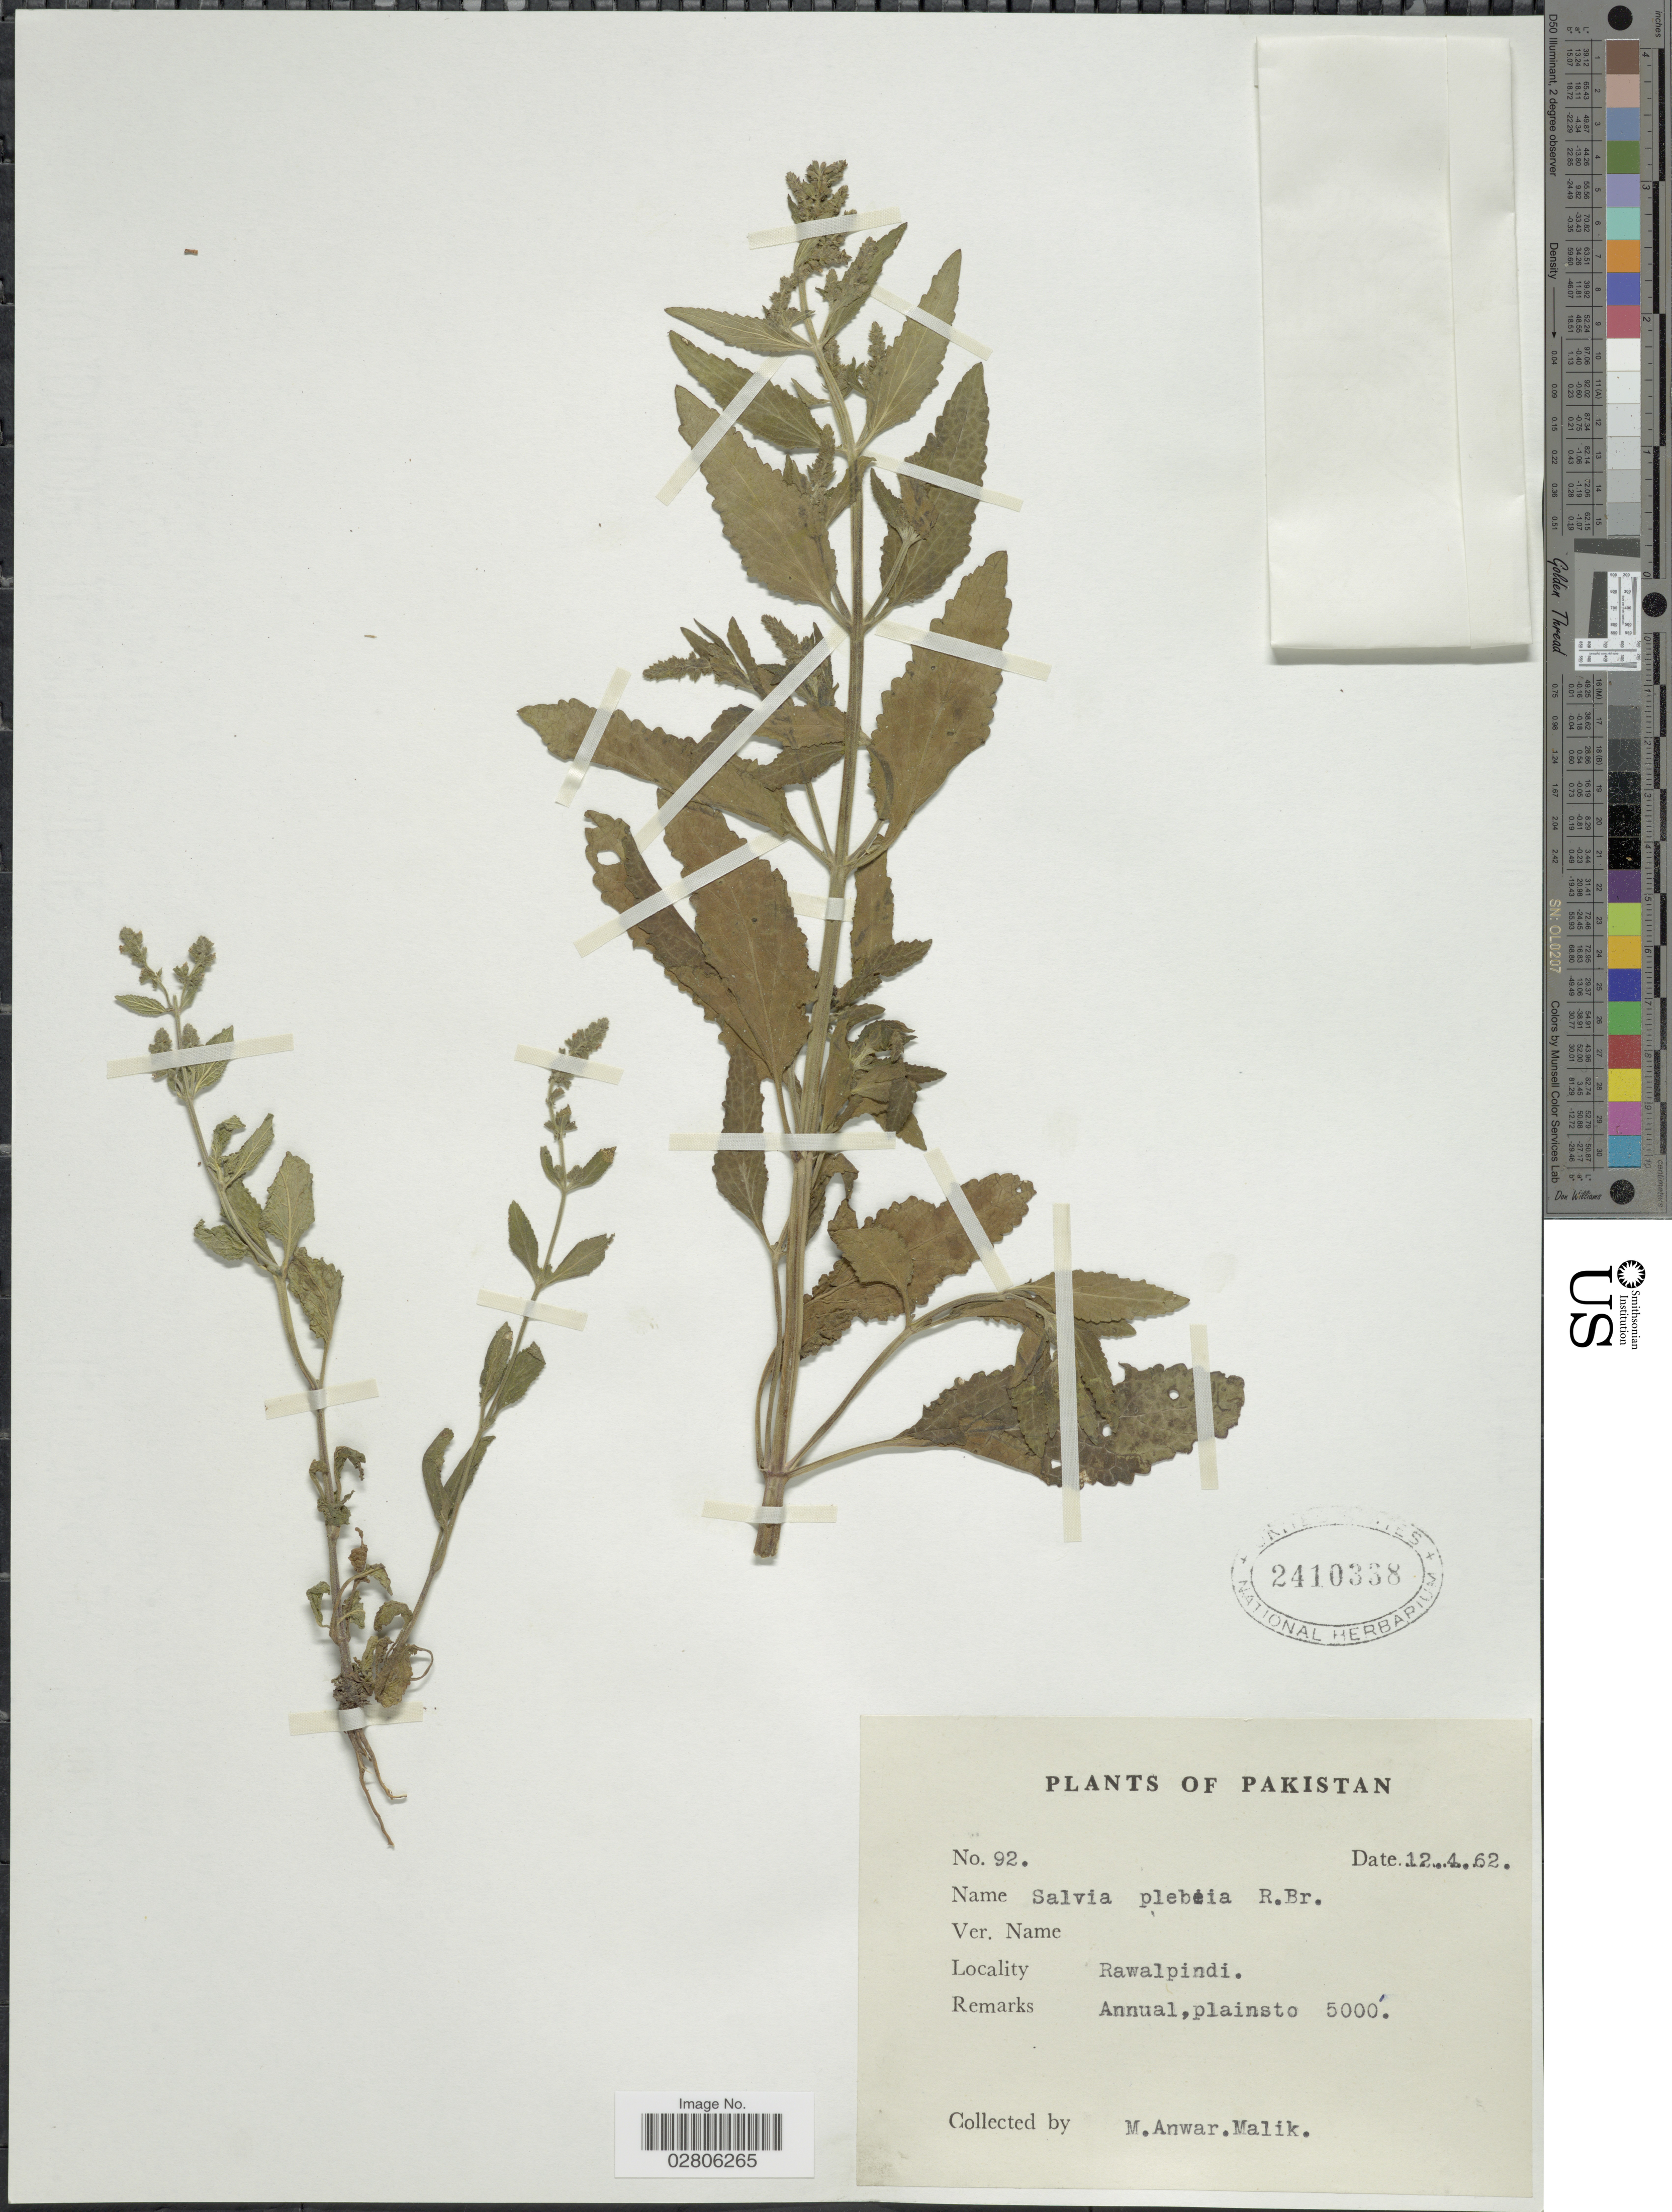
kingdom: Plantae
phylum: Tracheophyta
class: Magnoliopsida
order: Lamiales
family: Lamiaceae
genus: Salvia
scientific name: Salvia plebeia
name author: R. Br.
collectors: M. Anwar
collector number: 92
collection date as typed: Transcribed d/m/y: 12/4/62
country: Pakistan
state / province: Punjab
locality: Rawalpindi.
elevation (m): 1524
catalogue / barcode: US 2410338